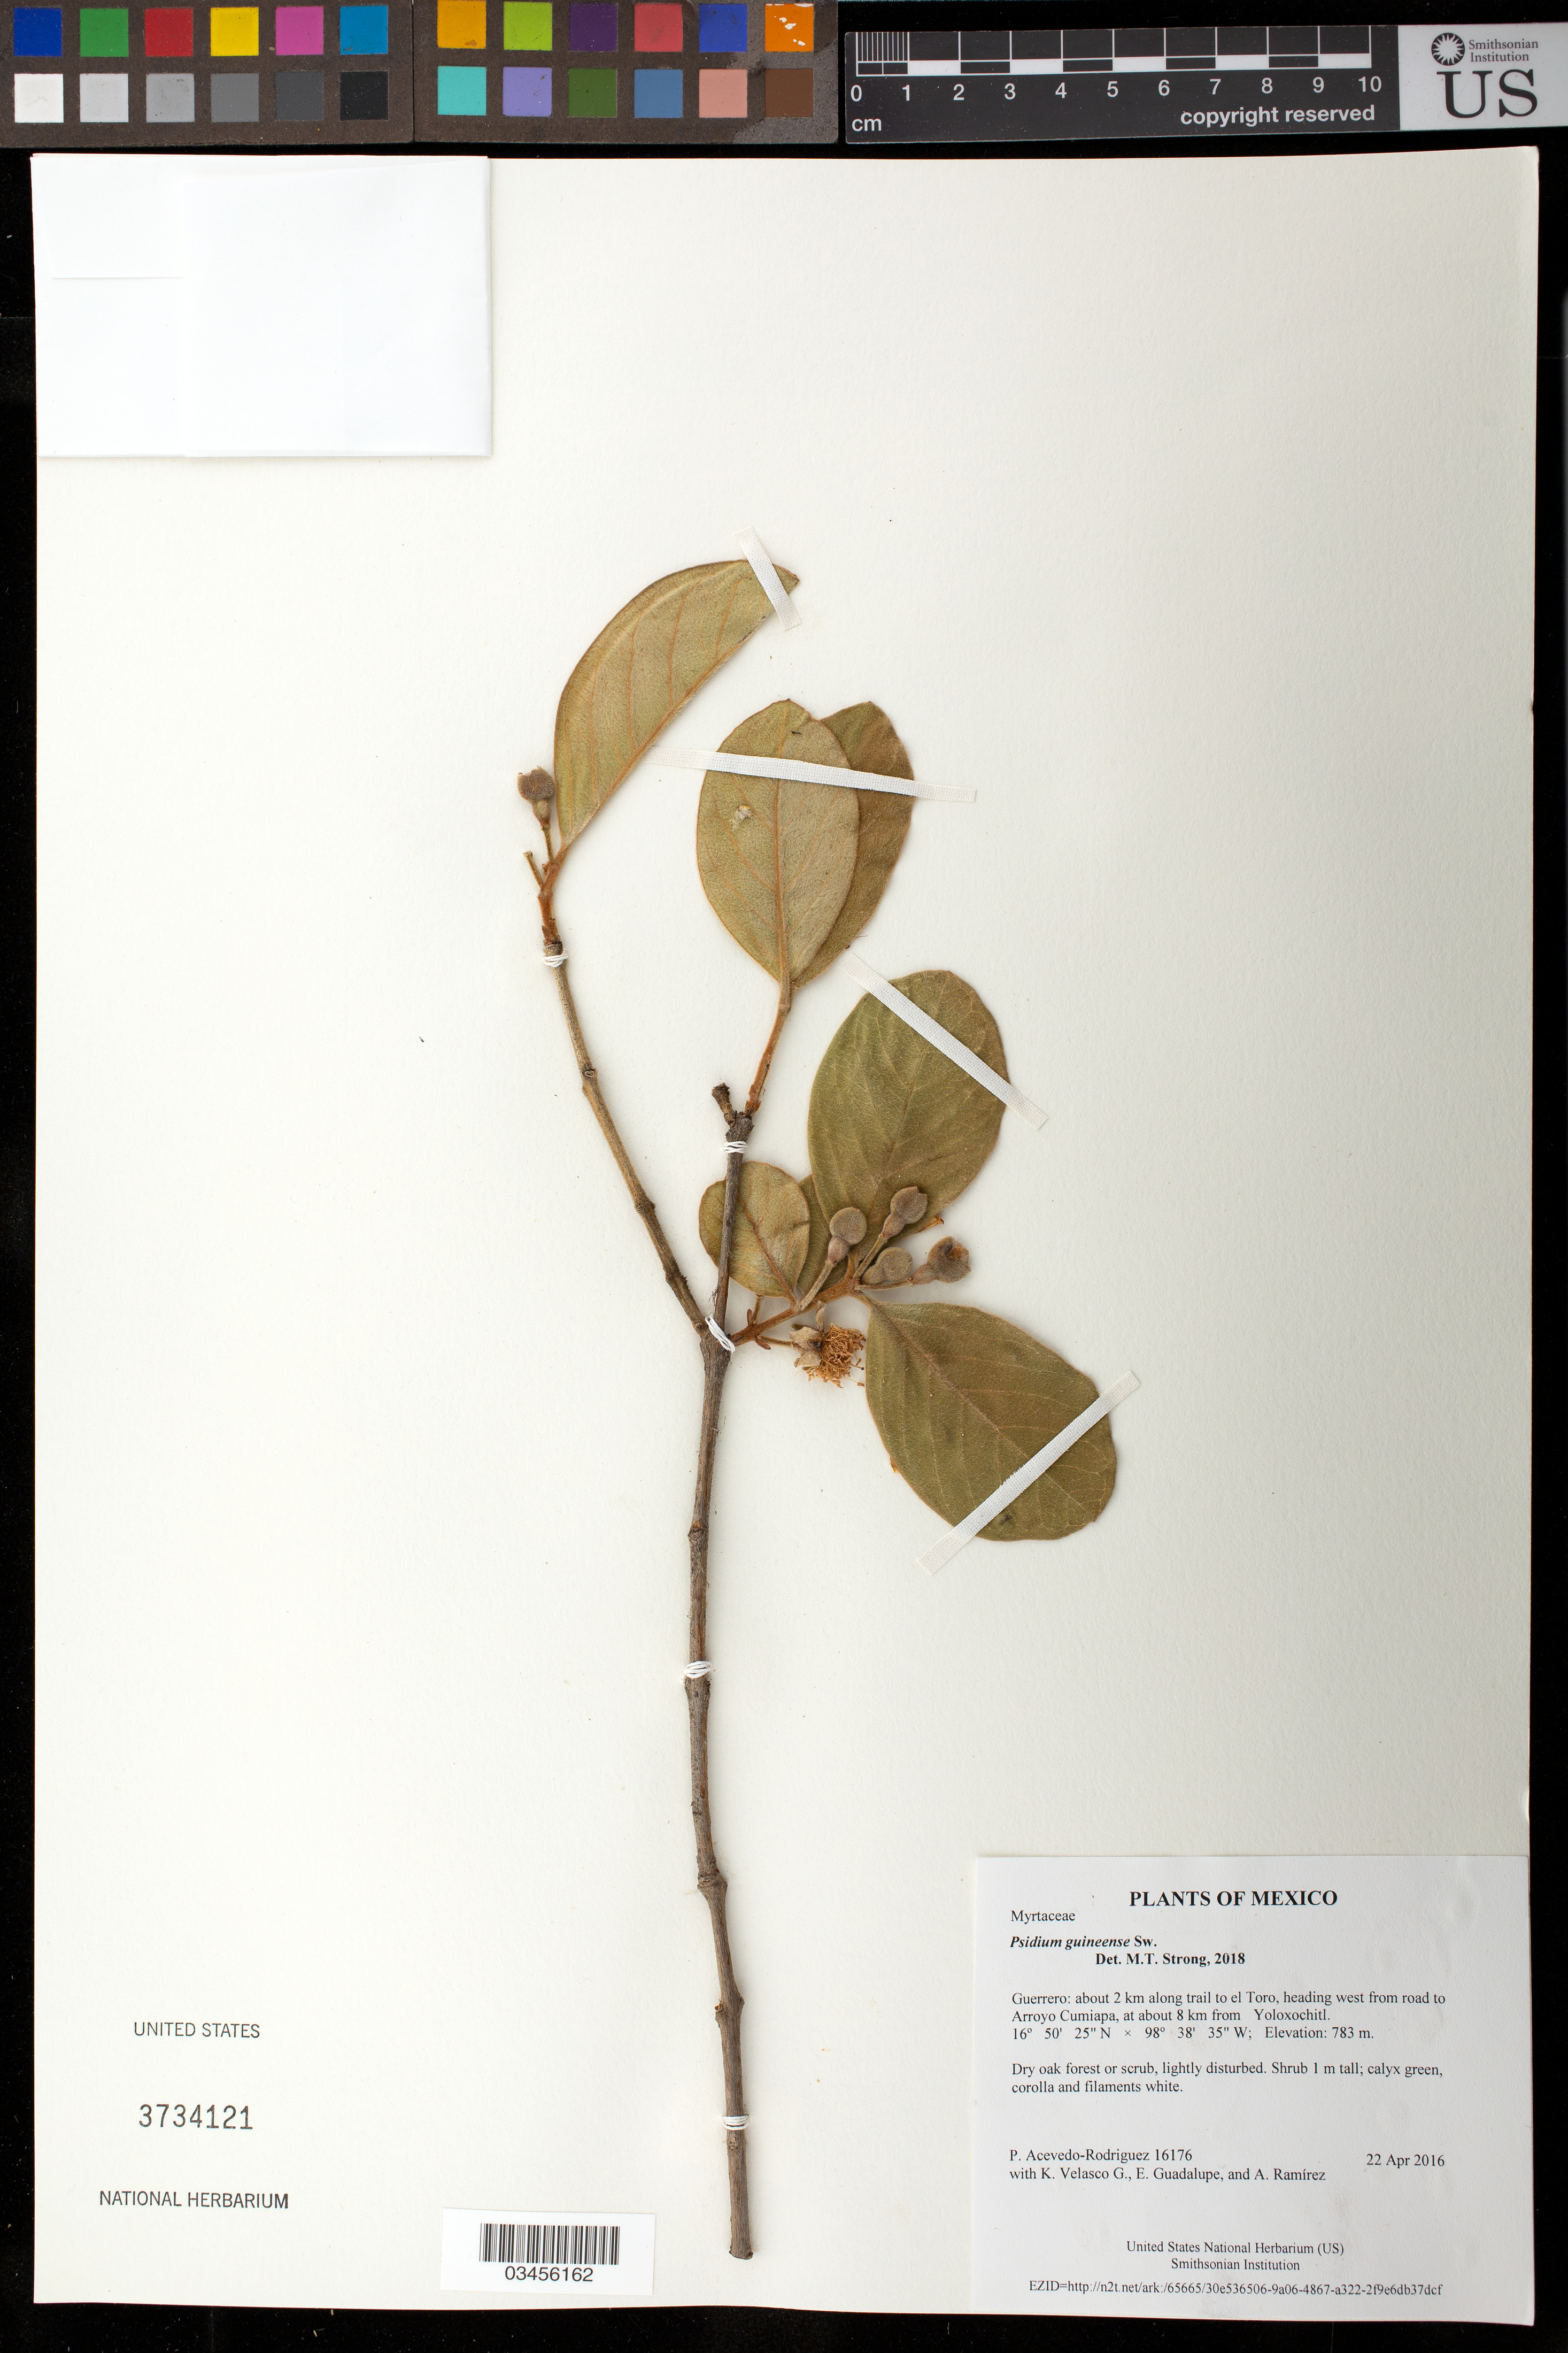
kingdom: Plantae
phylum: Tracheophyta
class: Magnoliopsida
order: Myrtales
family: Myrtaceae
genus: Psidium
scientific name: Psidium guineense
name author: Sw.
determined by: Strong, Mark T., (BOT), Smithsonian Institution - National Museum of Natural History (UNITED STATES)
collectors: P. Acevedo-Rodr., K. Velasco G., E. Guadalupe & A. Ramírez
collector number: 16176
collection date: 2016-04-22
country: Mexico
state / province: Guerrero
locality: about 2 km along trail to el Toro, heading west from road to Arroyo Cumiapa, at about 8 km from Yoloxochitl.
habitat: Dry oak forest or scrub, lightly disturbed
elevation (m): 783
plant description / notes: US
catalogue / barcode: US 3734121